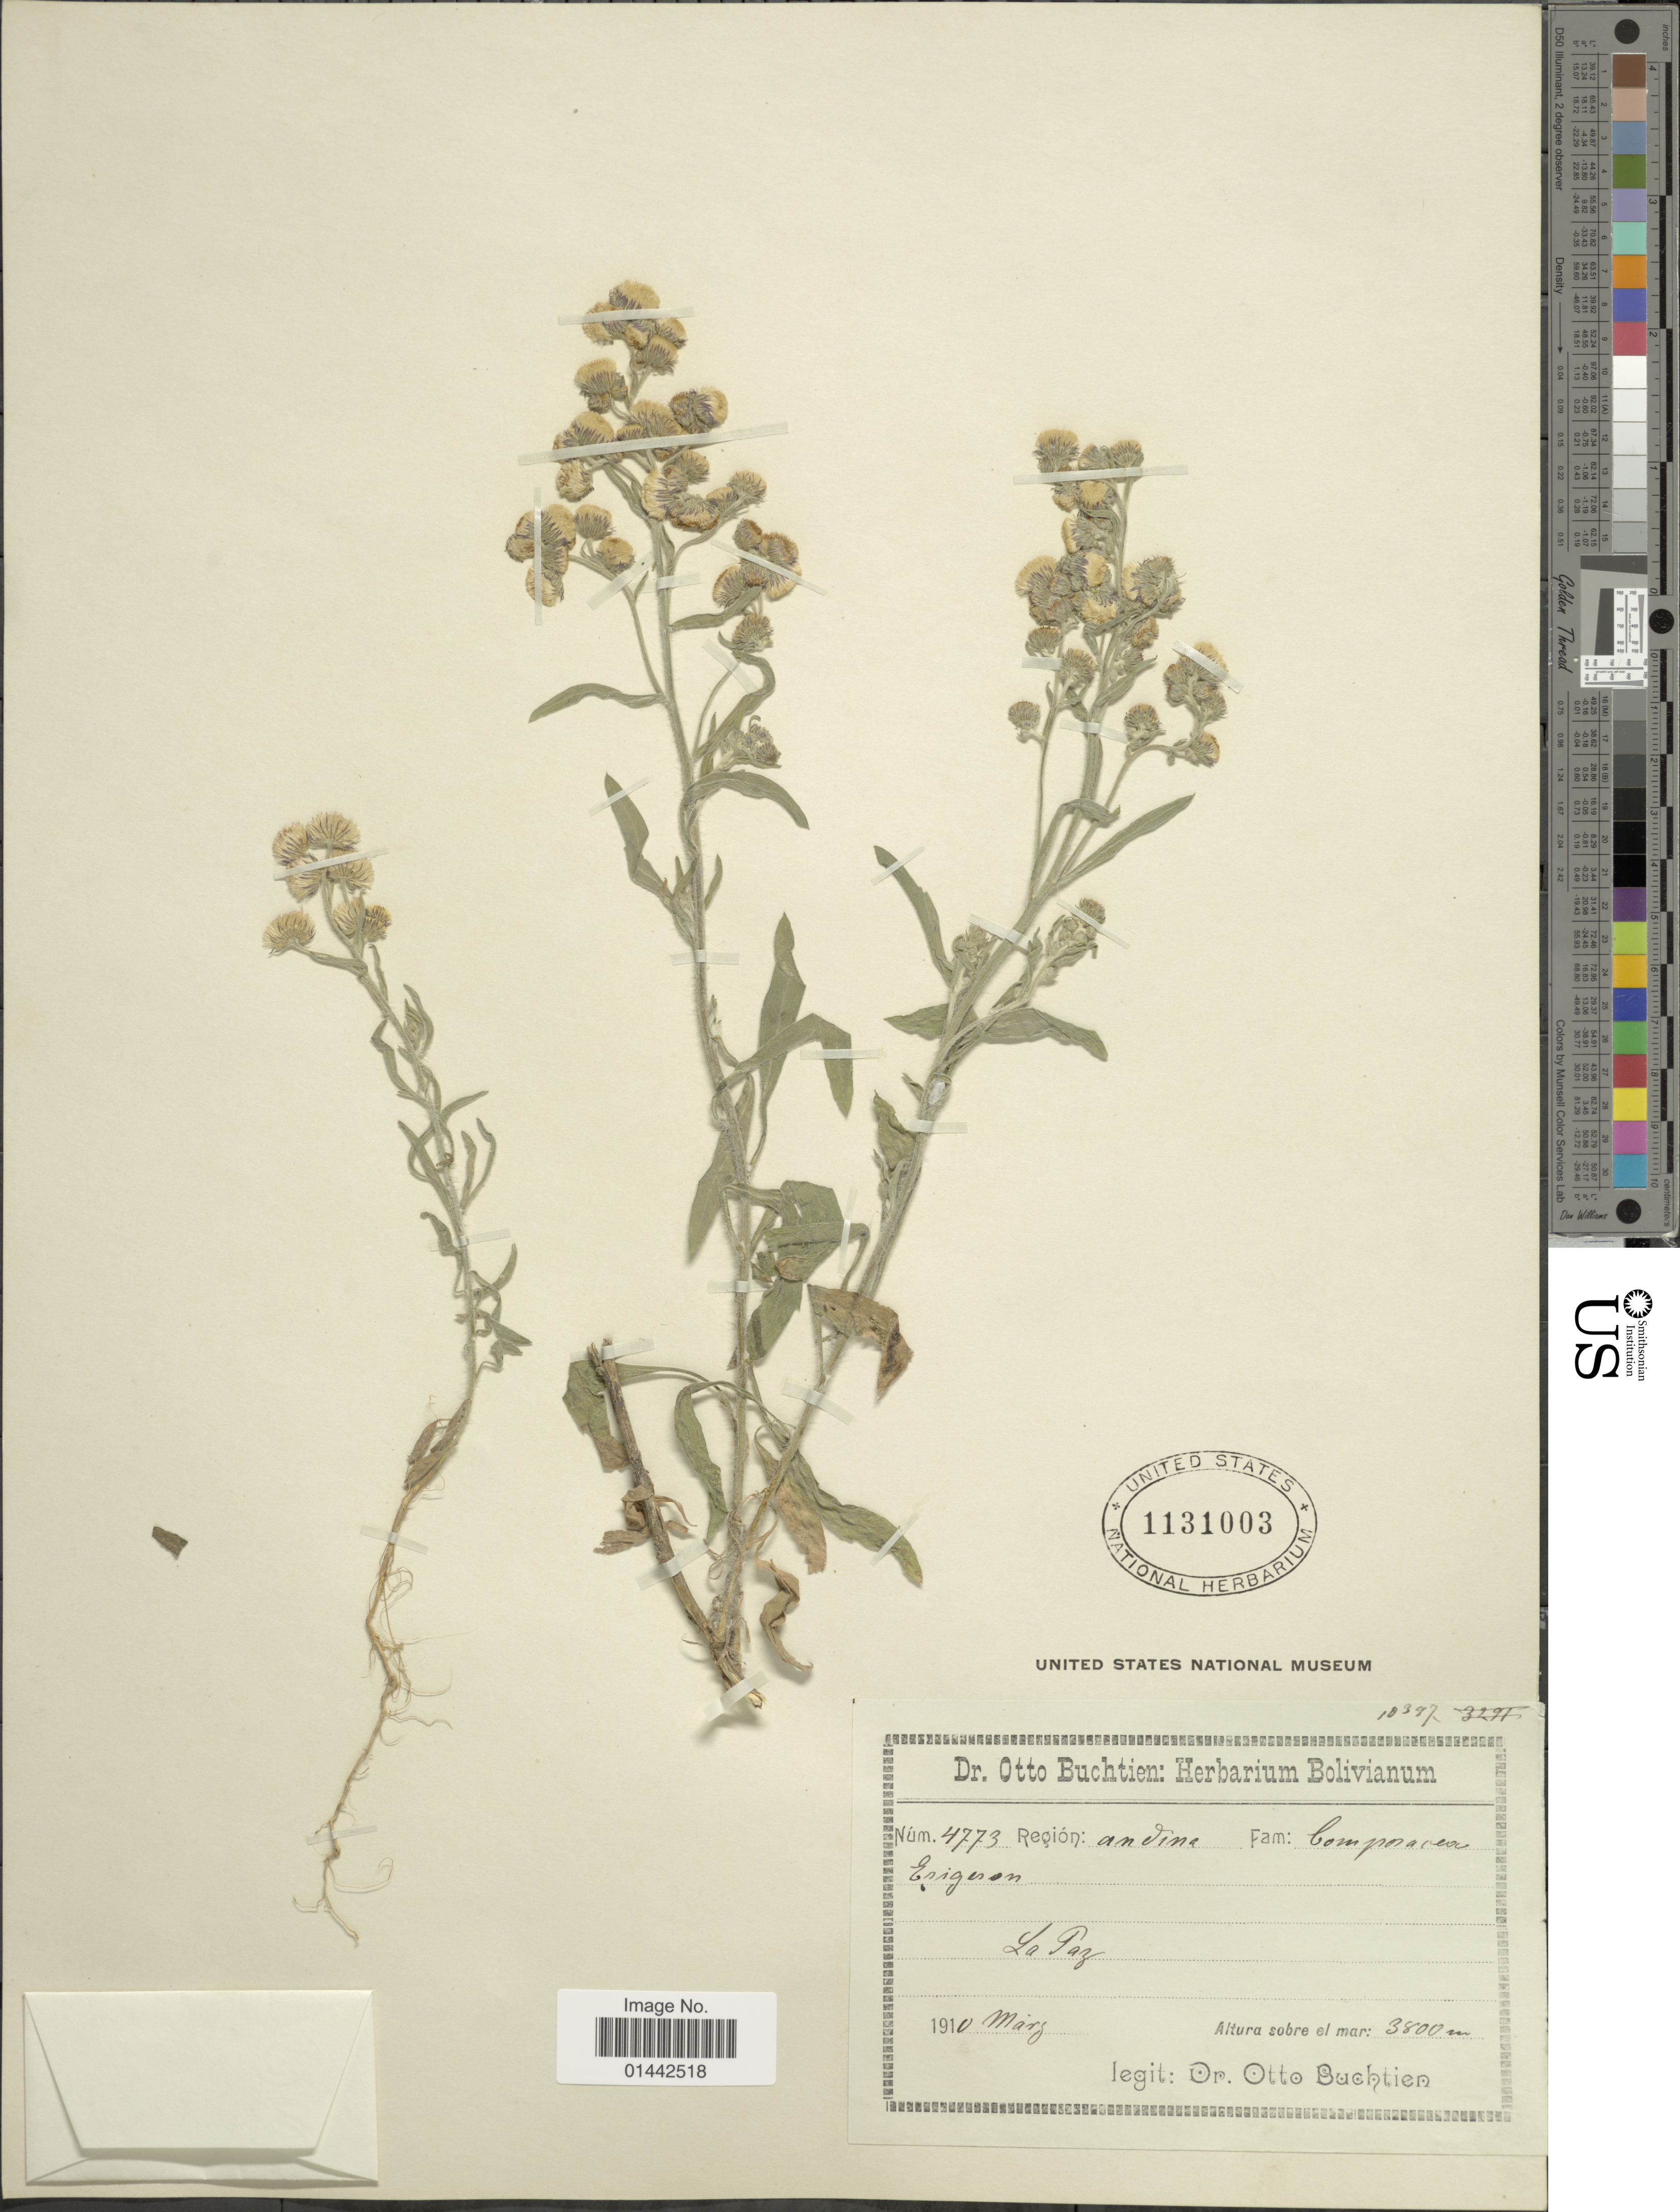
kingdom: Plantae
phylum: Tracheophyta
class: Magnoliopsida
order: Asterales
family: Asteraceae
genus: Erigeron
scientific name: Erigeron sp.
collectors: O. Buchtien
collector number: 4773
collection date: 1910-03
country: Bolivia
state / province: La Paz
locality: Region andine.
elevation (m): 3800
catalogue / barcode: US 1131003